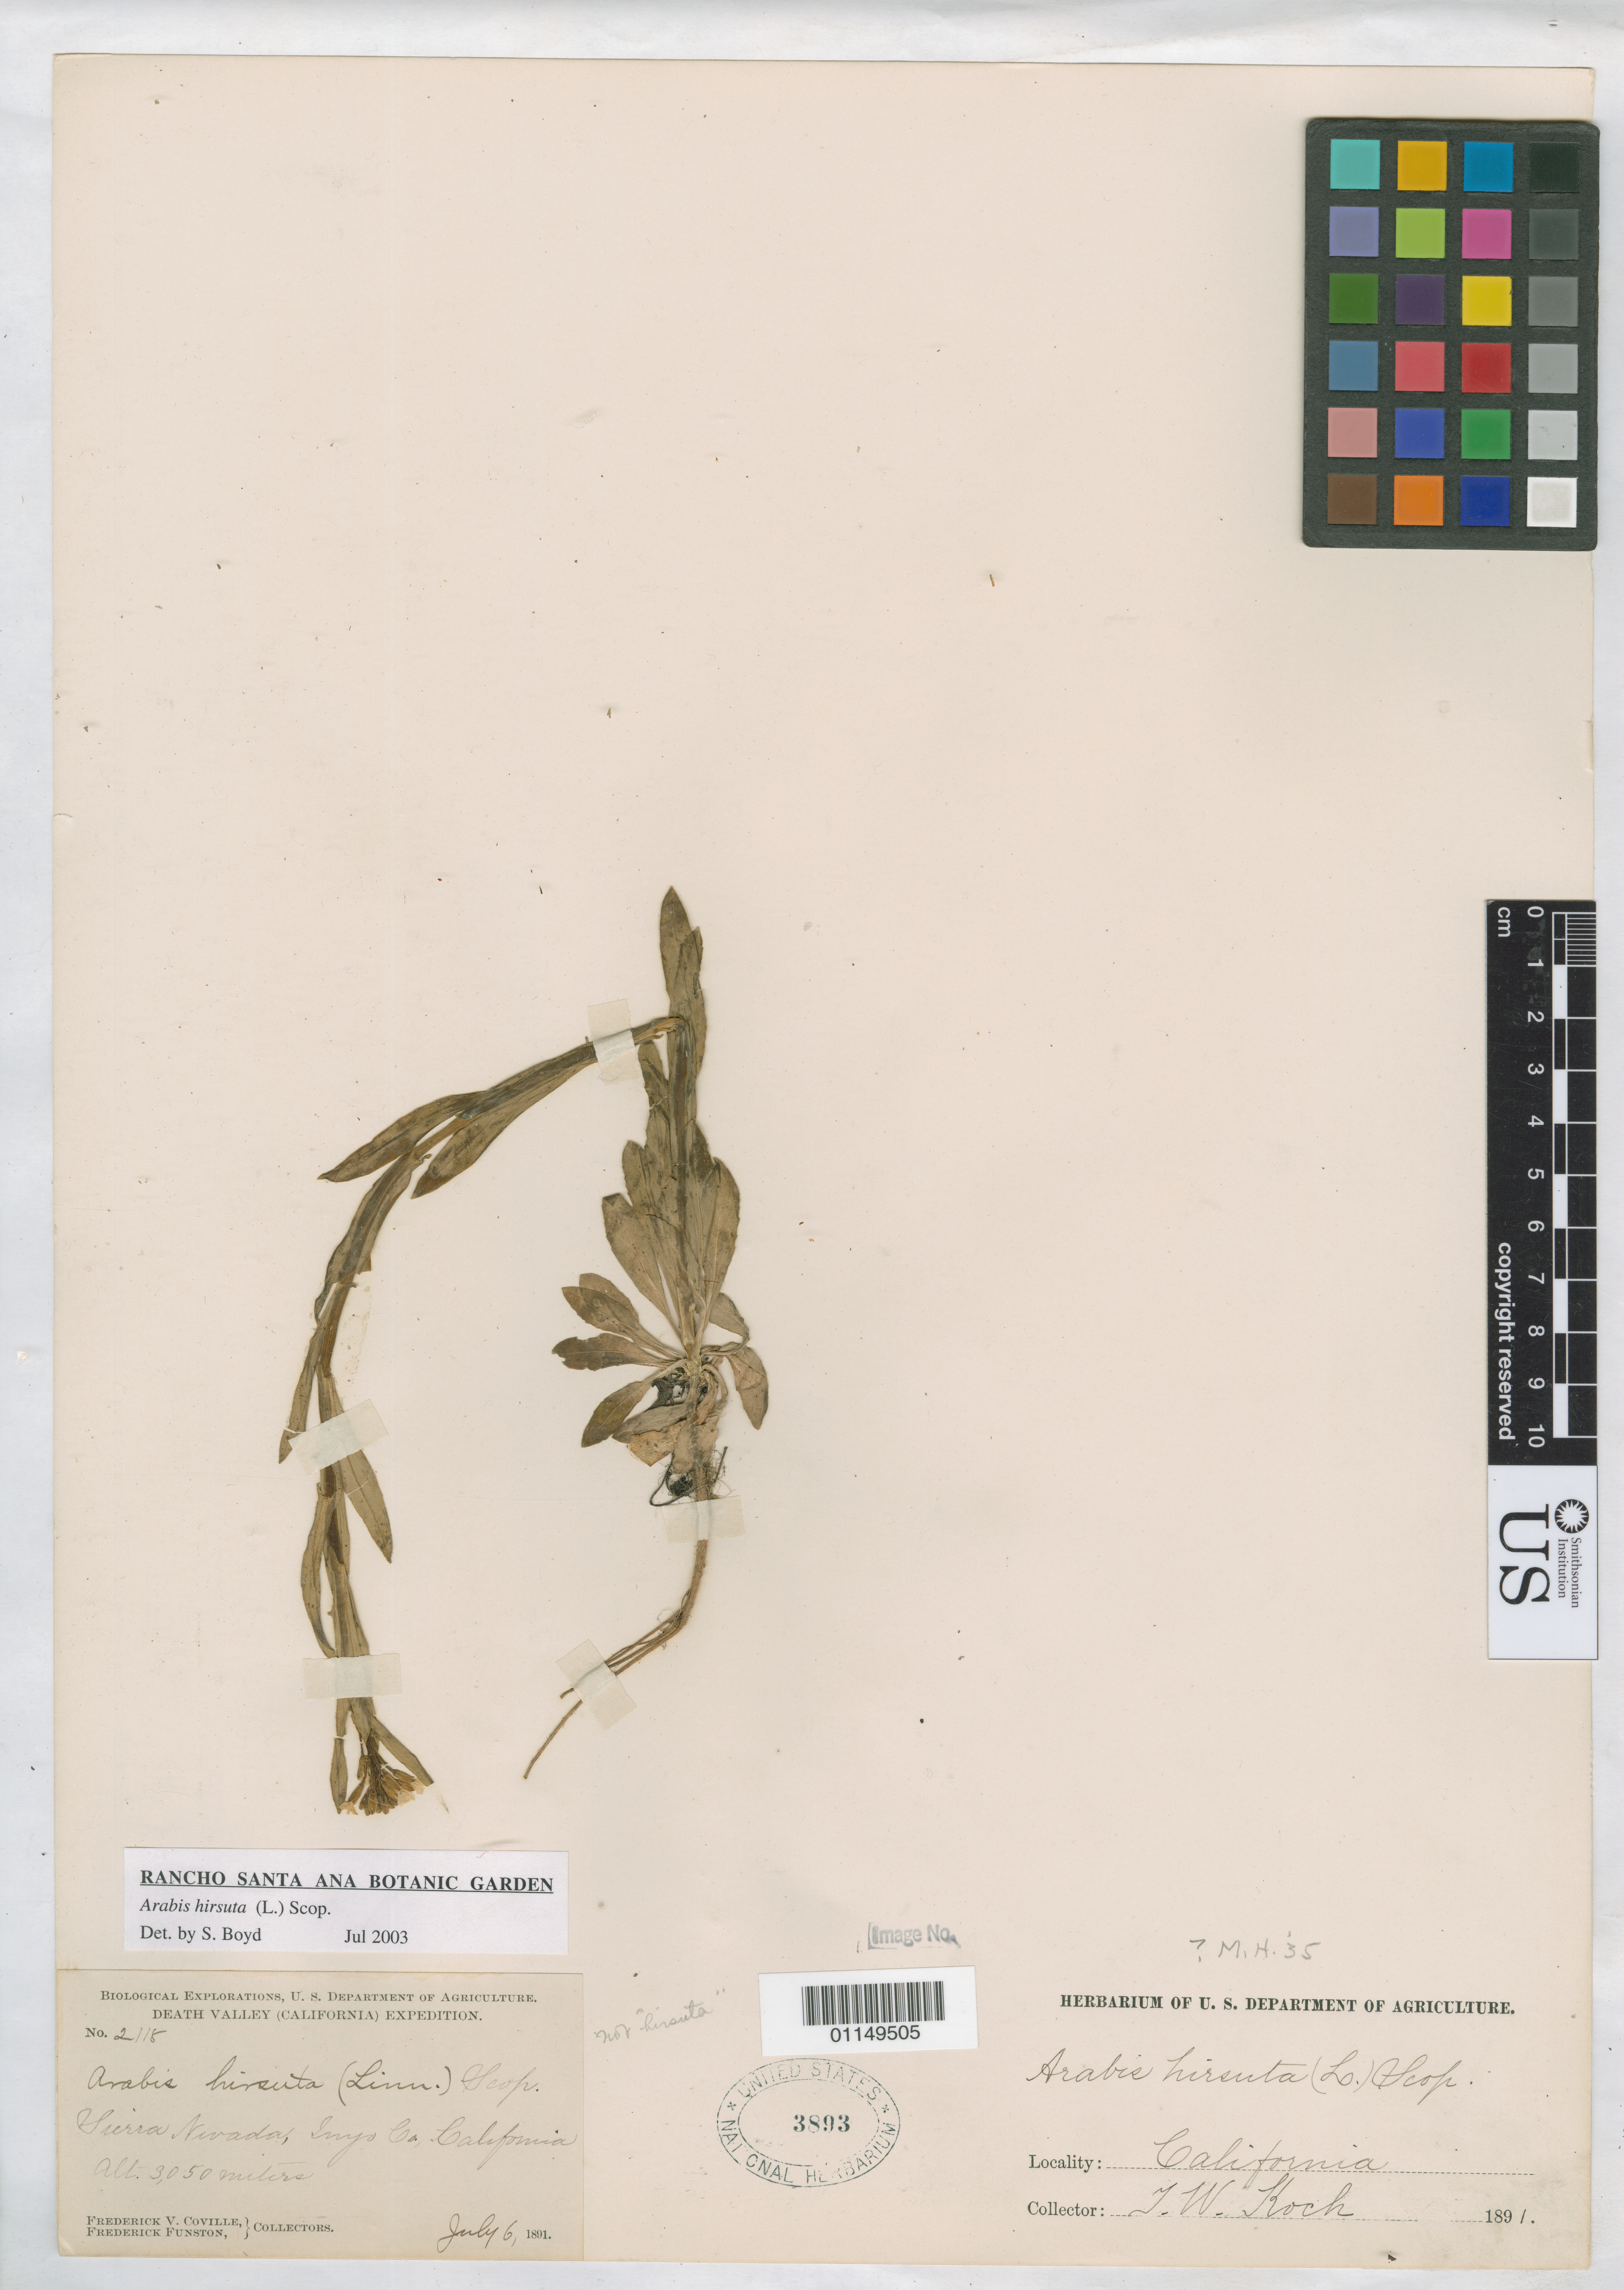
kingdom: Plantae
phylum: Tracheophyta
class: Magnoliopsida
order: Brassicales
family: Brassicaceae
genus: Arabis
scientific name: Arabis hirsuta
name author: (L.) Scop.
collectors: F. V. Coville & F. Funston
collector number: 2118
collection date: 1891-07-06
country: United States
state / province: California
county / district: Inyo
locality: Sierra Nevada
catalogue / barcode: US 3893